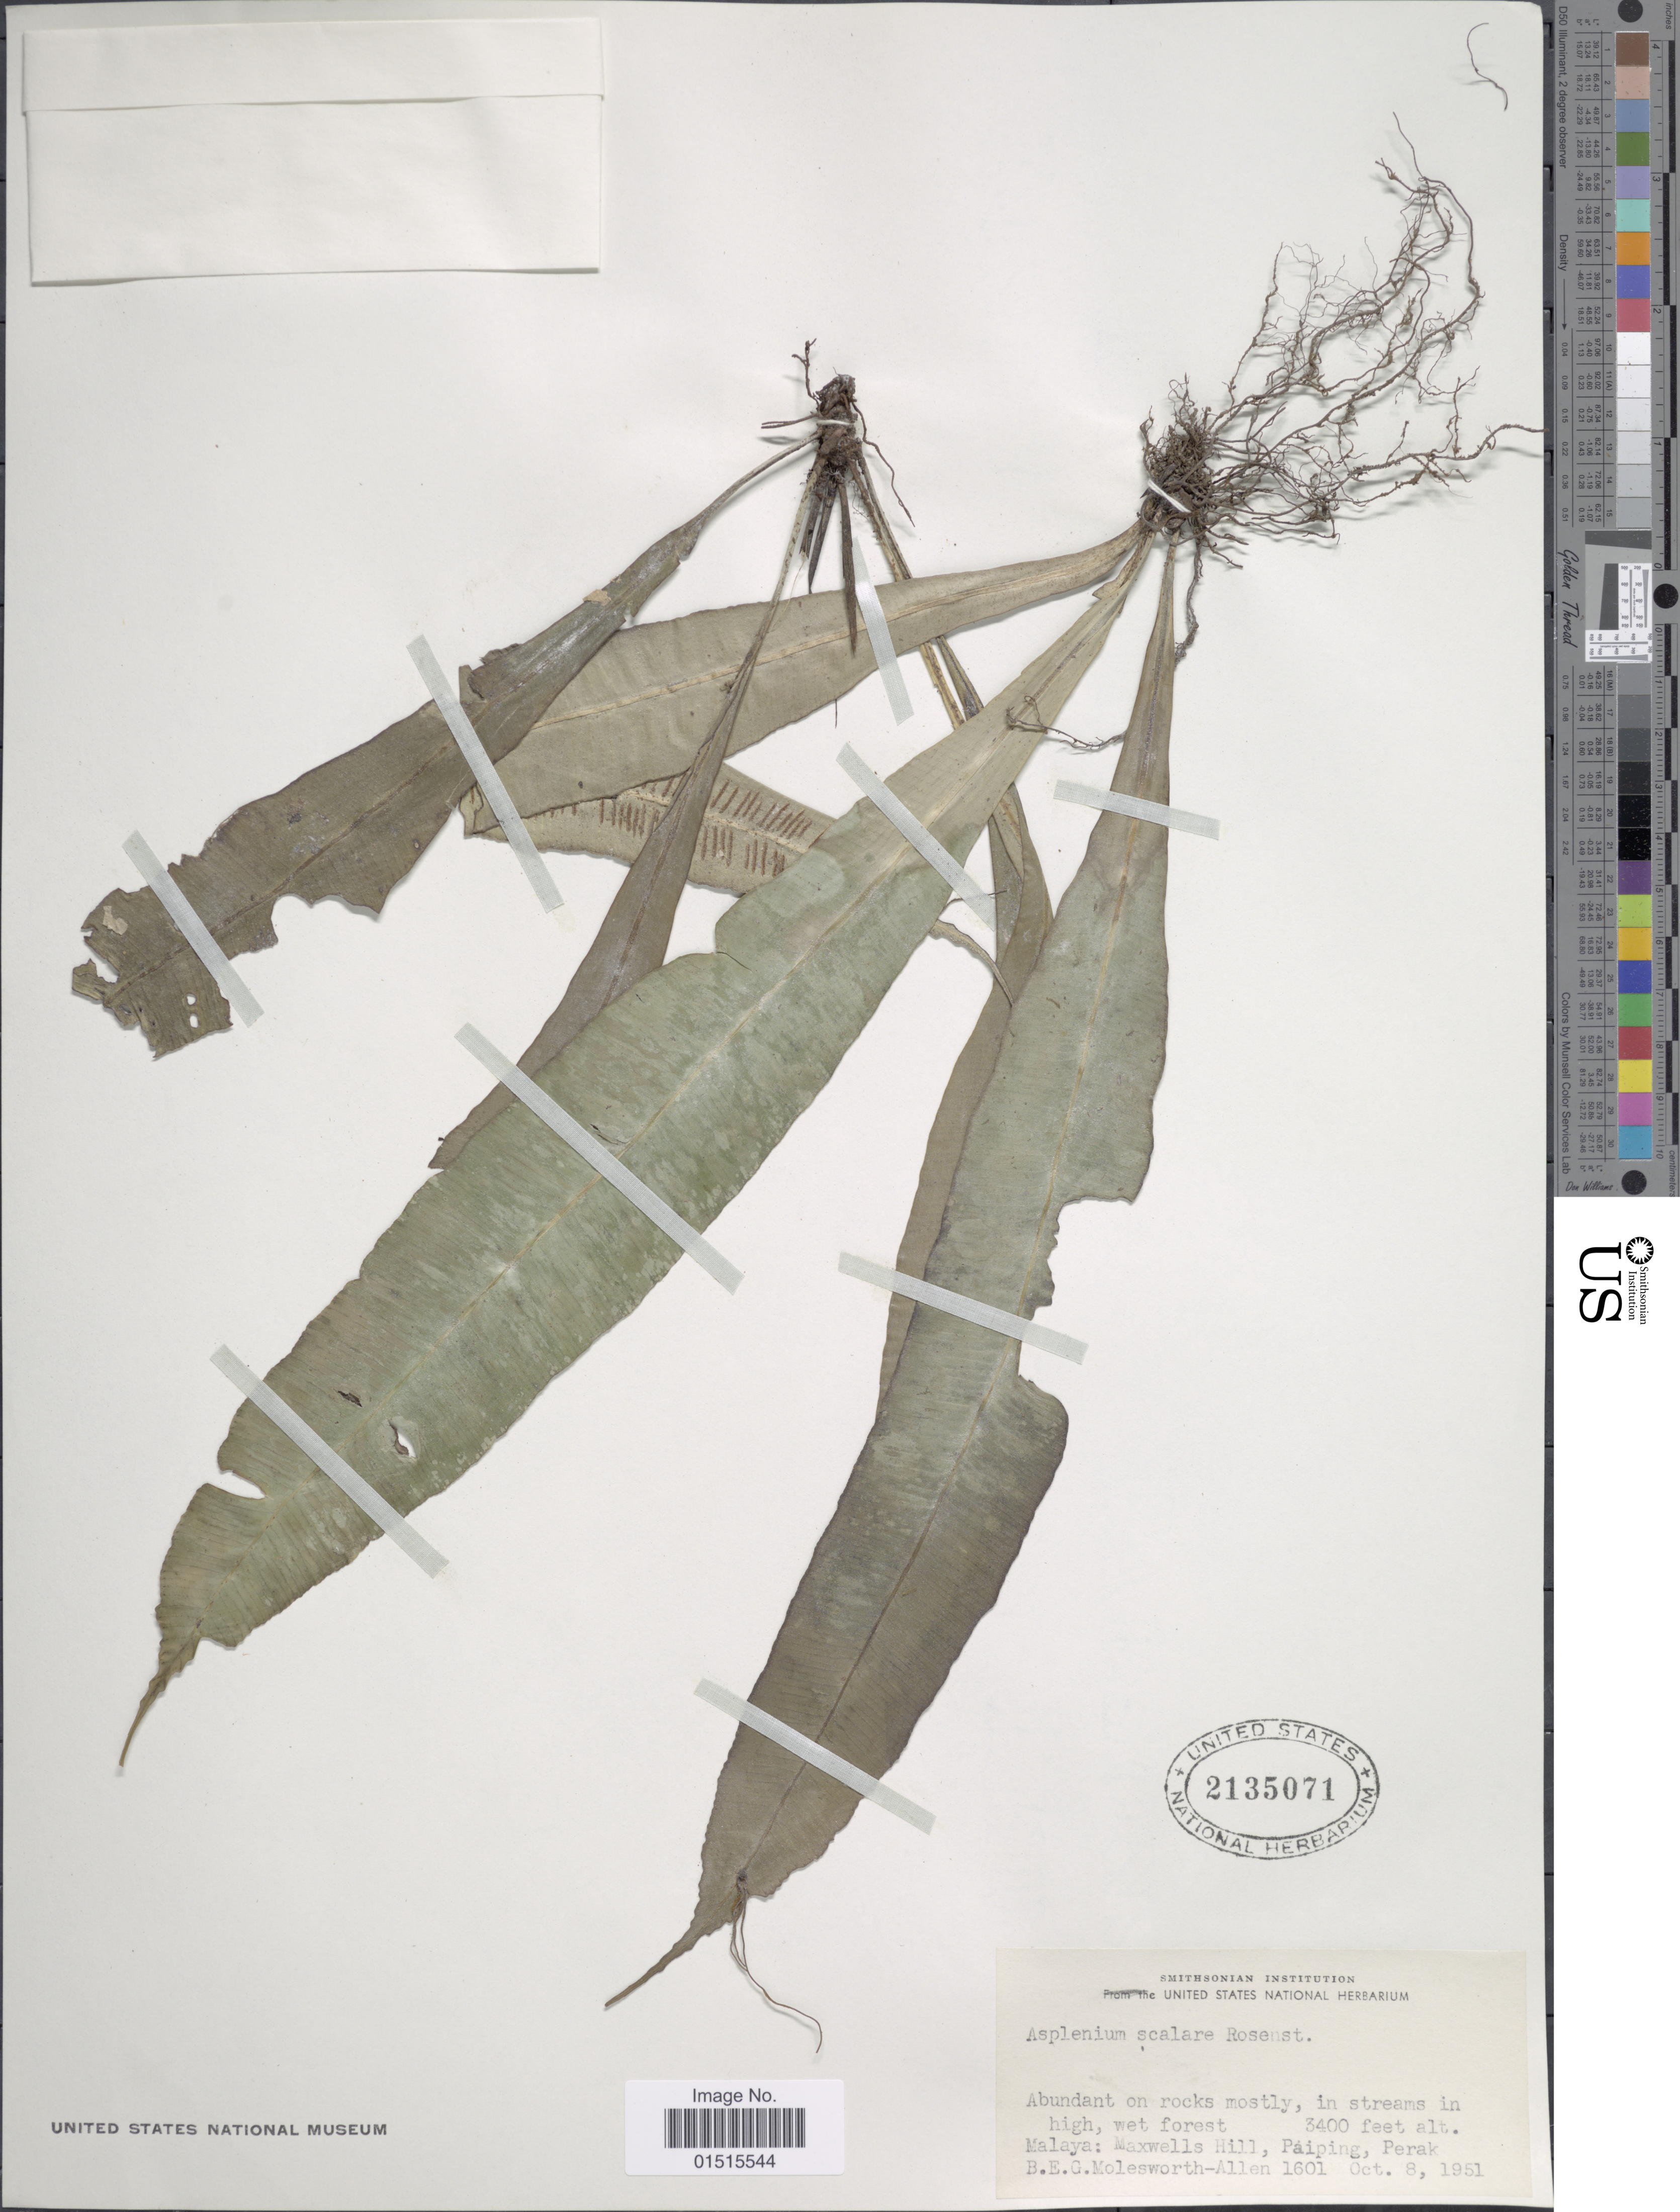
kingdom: Plantae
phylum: Tracheophyta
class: Polypodiopsida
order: Polypodiales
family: Aspleniaceae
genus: Asplenium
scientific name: Asplenium scalare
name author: Rosenst.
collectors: B. E. G. Molesworth-Allen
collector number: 1601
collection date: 1951-10-08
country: Malaysia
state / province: Perak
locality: Abundant on rocky mostly, in streams in high, wet forest, Malaya: Maxwells Hill, Paiping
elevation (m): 1036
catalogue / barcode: US 2135071